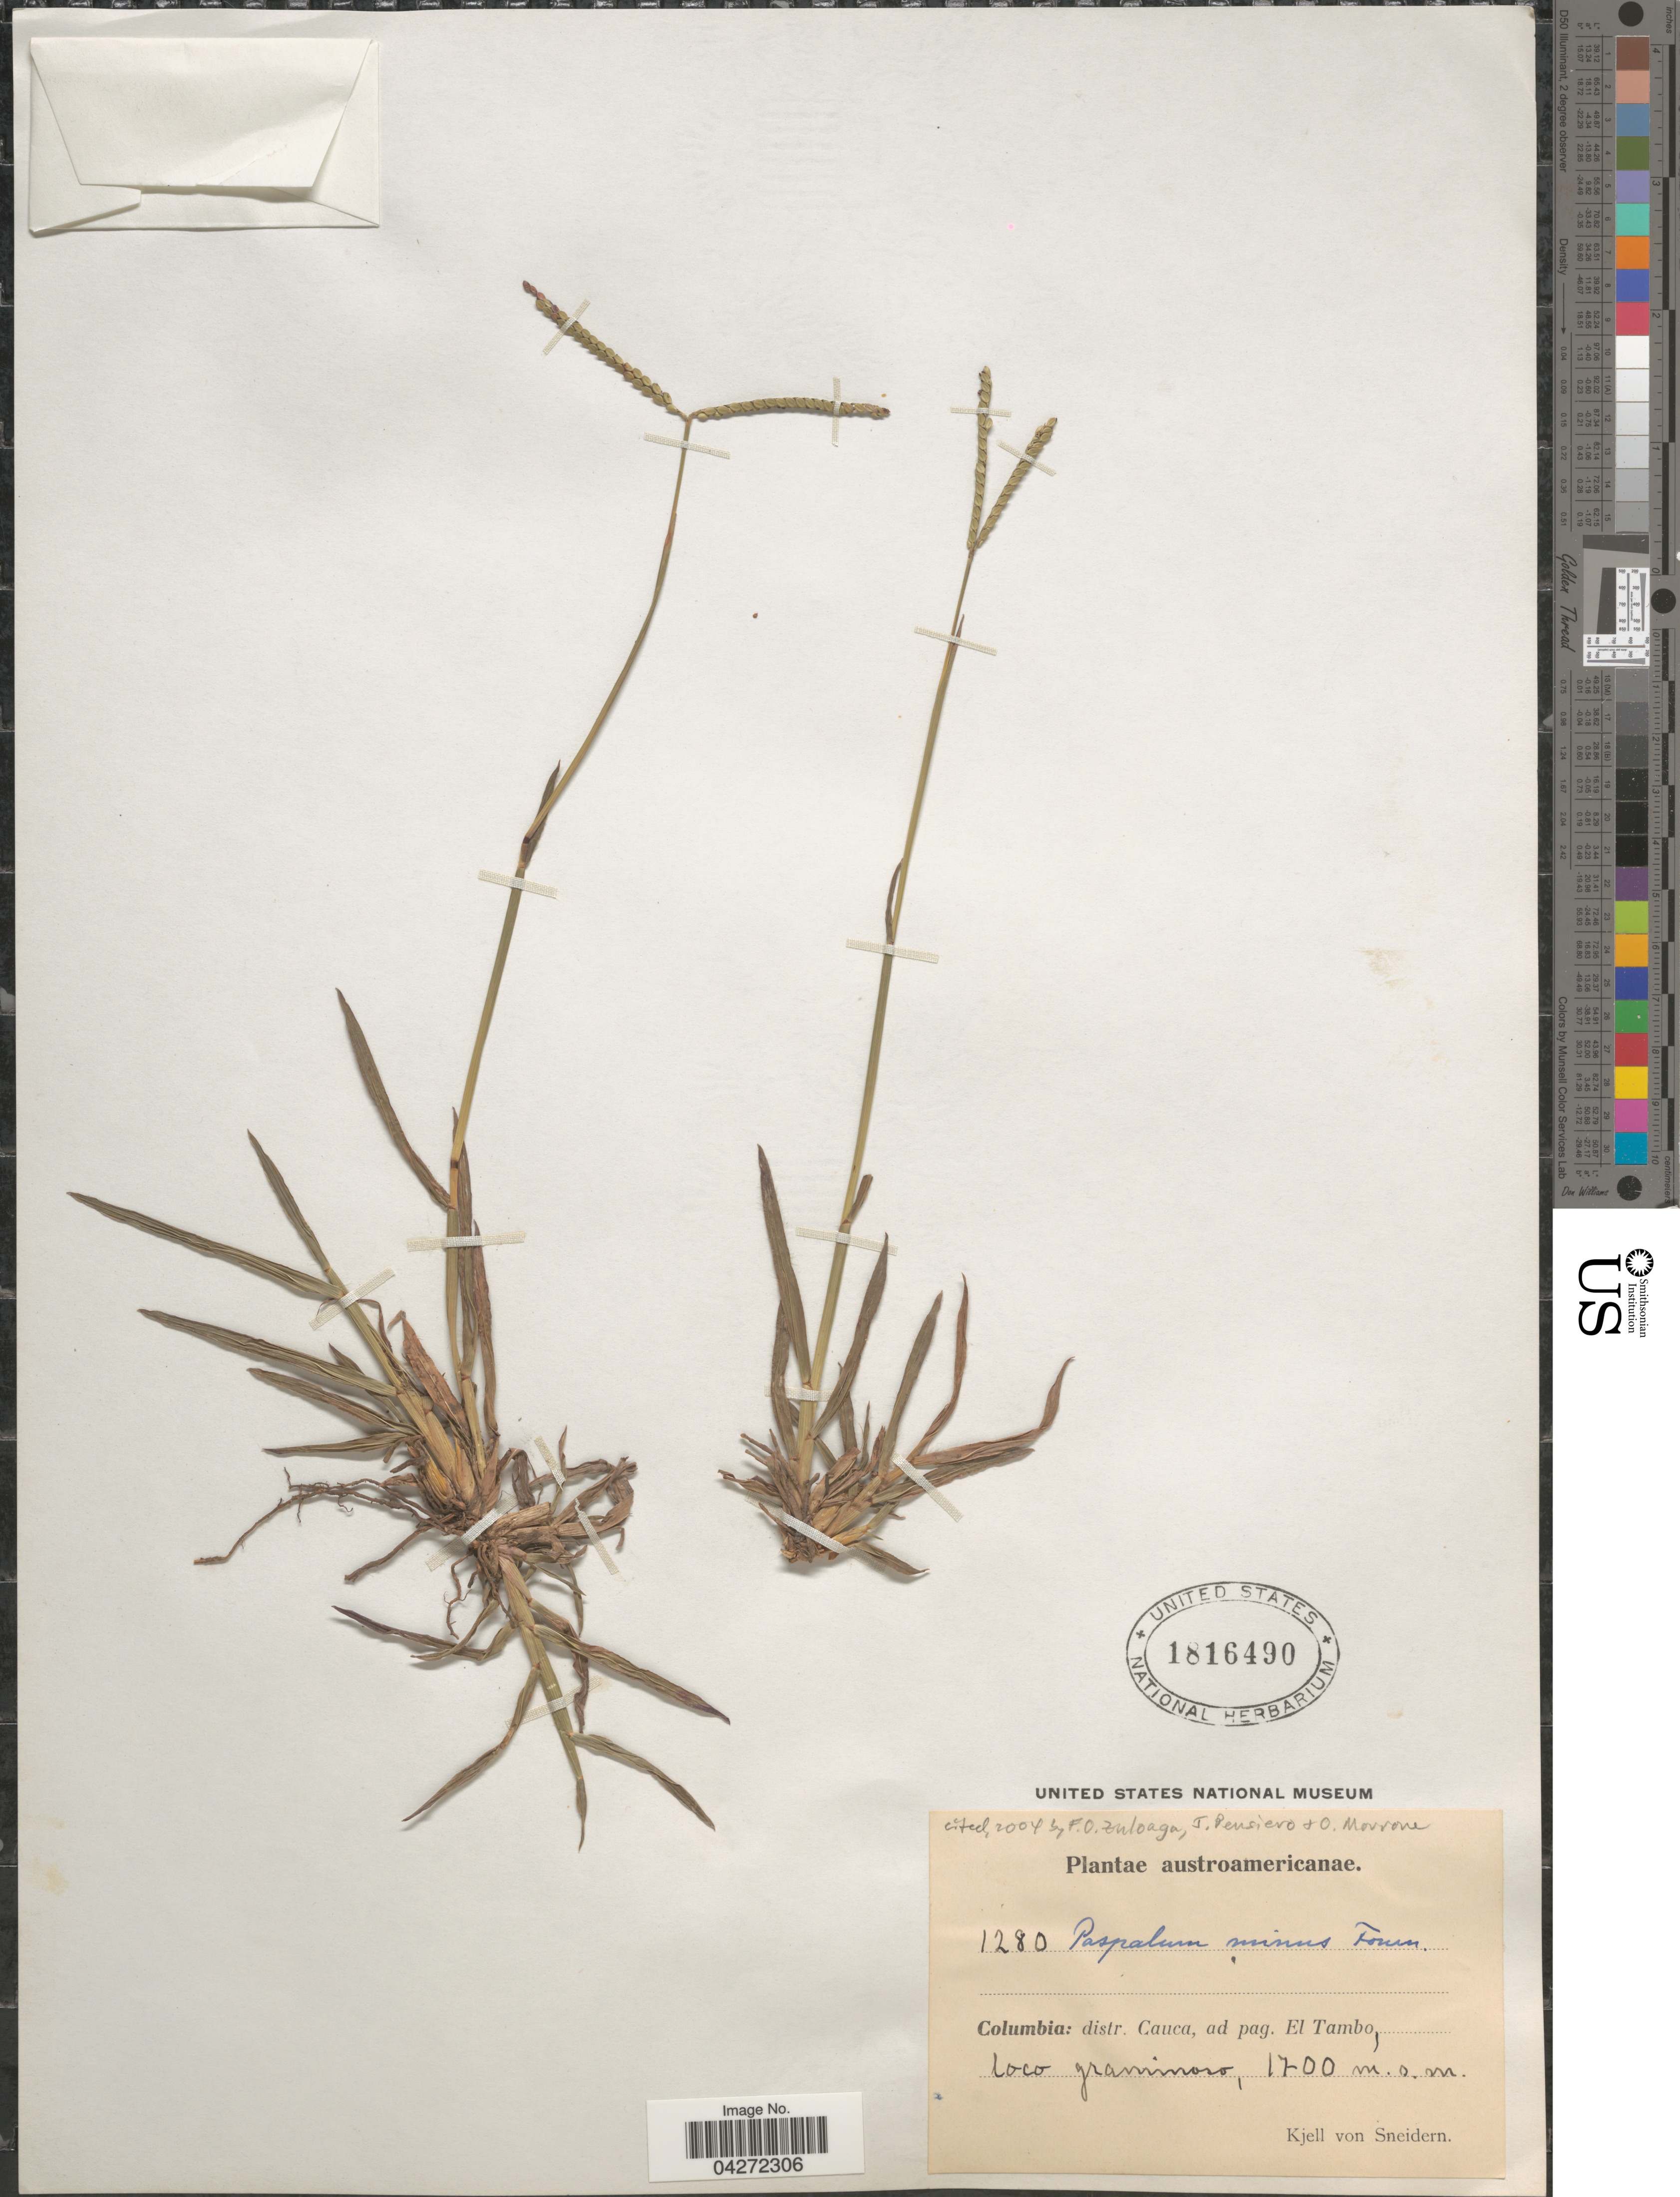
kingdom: Plantae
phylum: Tracheophyta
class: Liliopsida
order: Poales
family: Poaceae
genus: Paspalum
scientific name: Paspalum minus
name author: E. Fourn.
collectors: K. von Sneidern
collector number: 1280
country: Colombia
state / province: Cauca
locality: Distr. Cauca, ad pag. El Tambo, loco graminoso.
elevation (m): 1700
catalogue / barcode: US 1816490